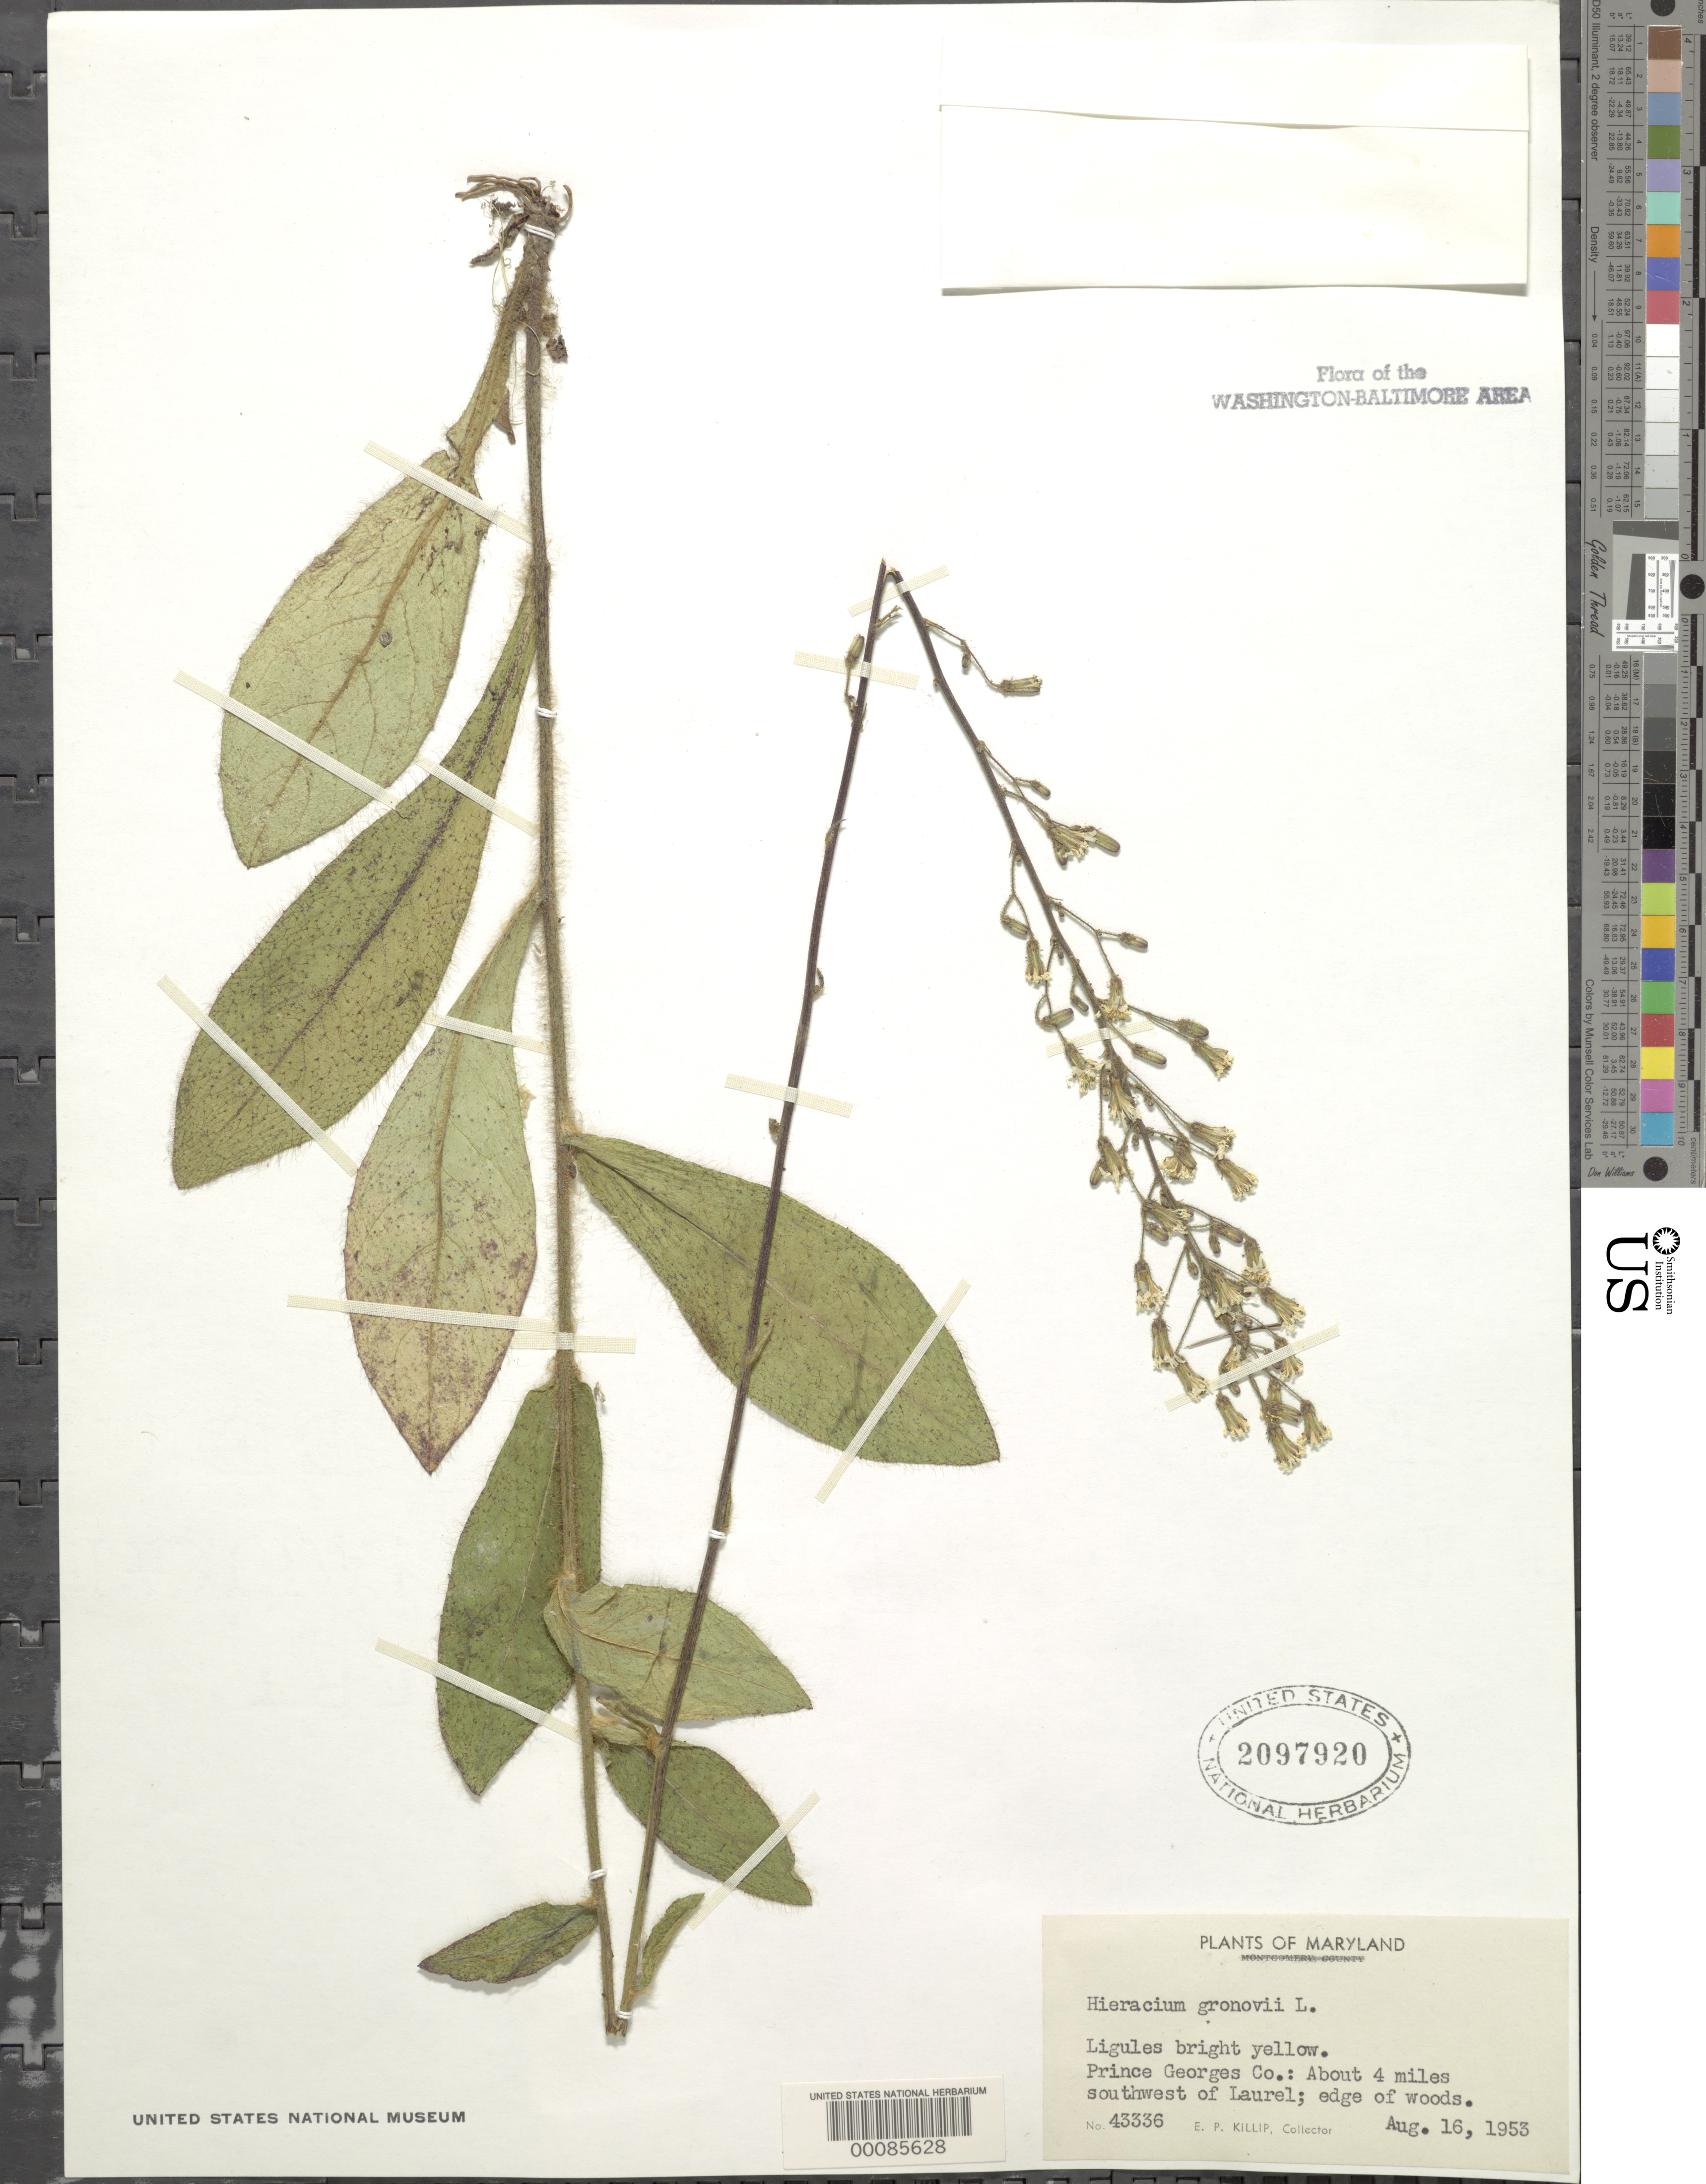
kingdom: Plantae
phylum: Tracheophyta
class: Magnoliopsida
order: Asterales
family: Asteraceae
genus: Hieracium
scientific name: Hieracium gronovii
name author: L.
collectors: E. P. Killip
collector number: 43336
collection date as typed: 16 Aug 1953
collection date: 1953-08-16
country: United States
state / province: Maryland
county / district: Prince George's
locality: SW of Laurel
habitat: Edge of woods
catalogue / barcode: US 2097920